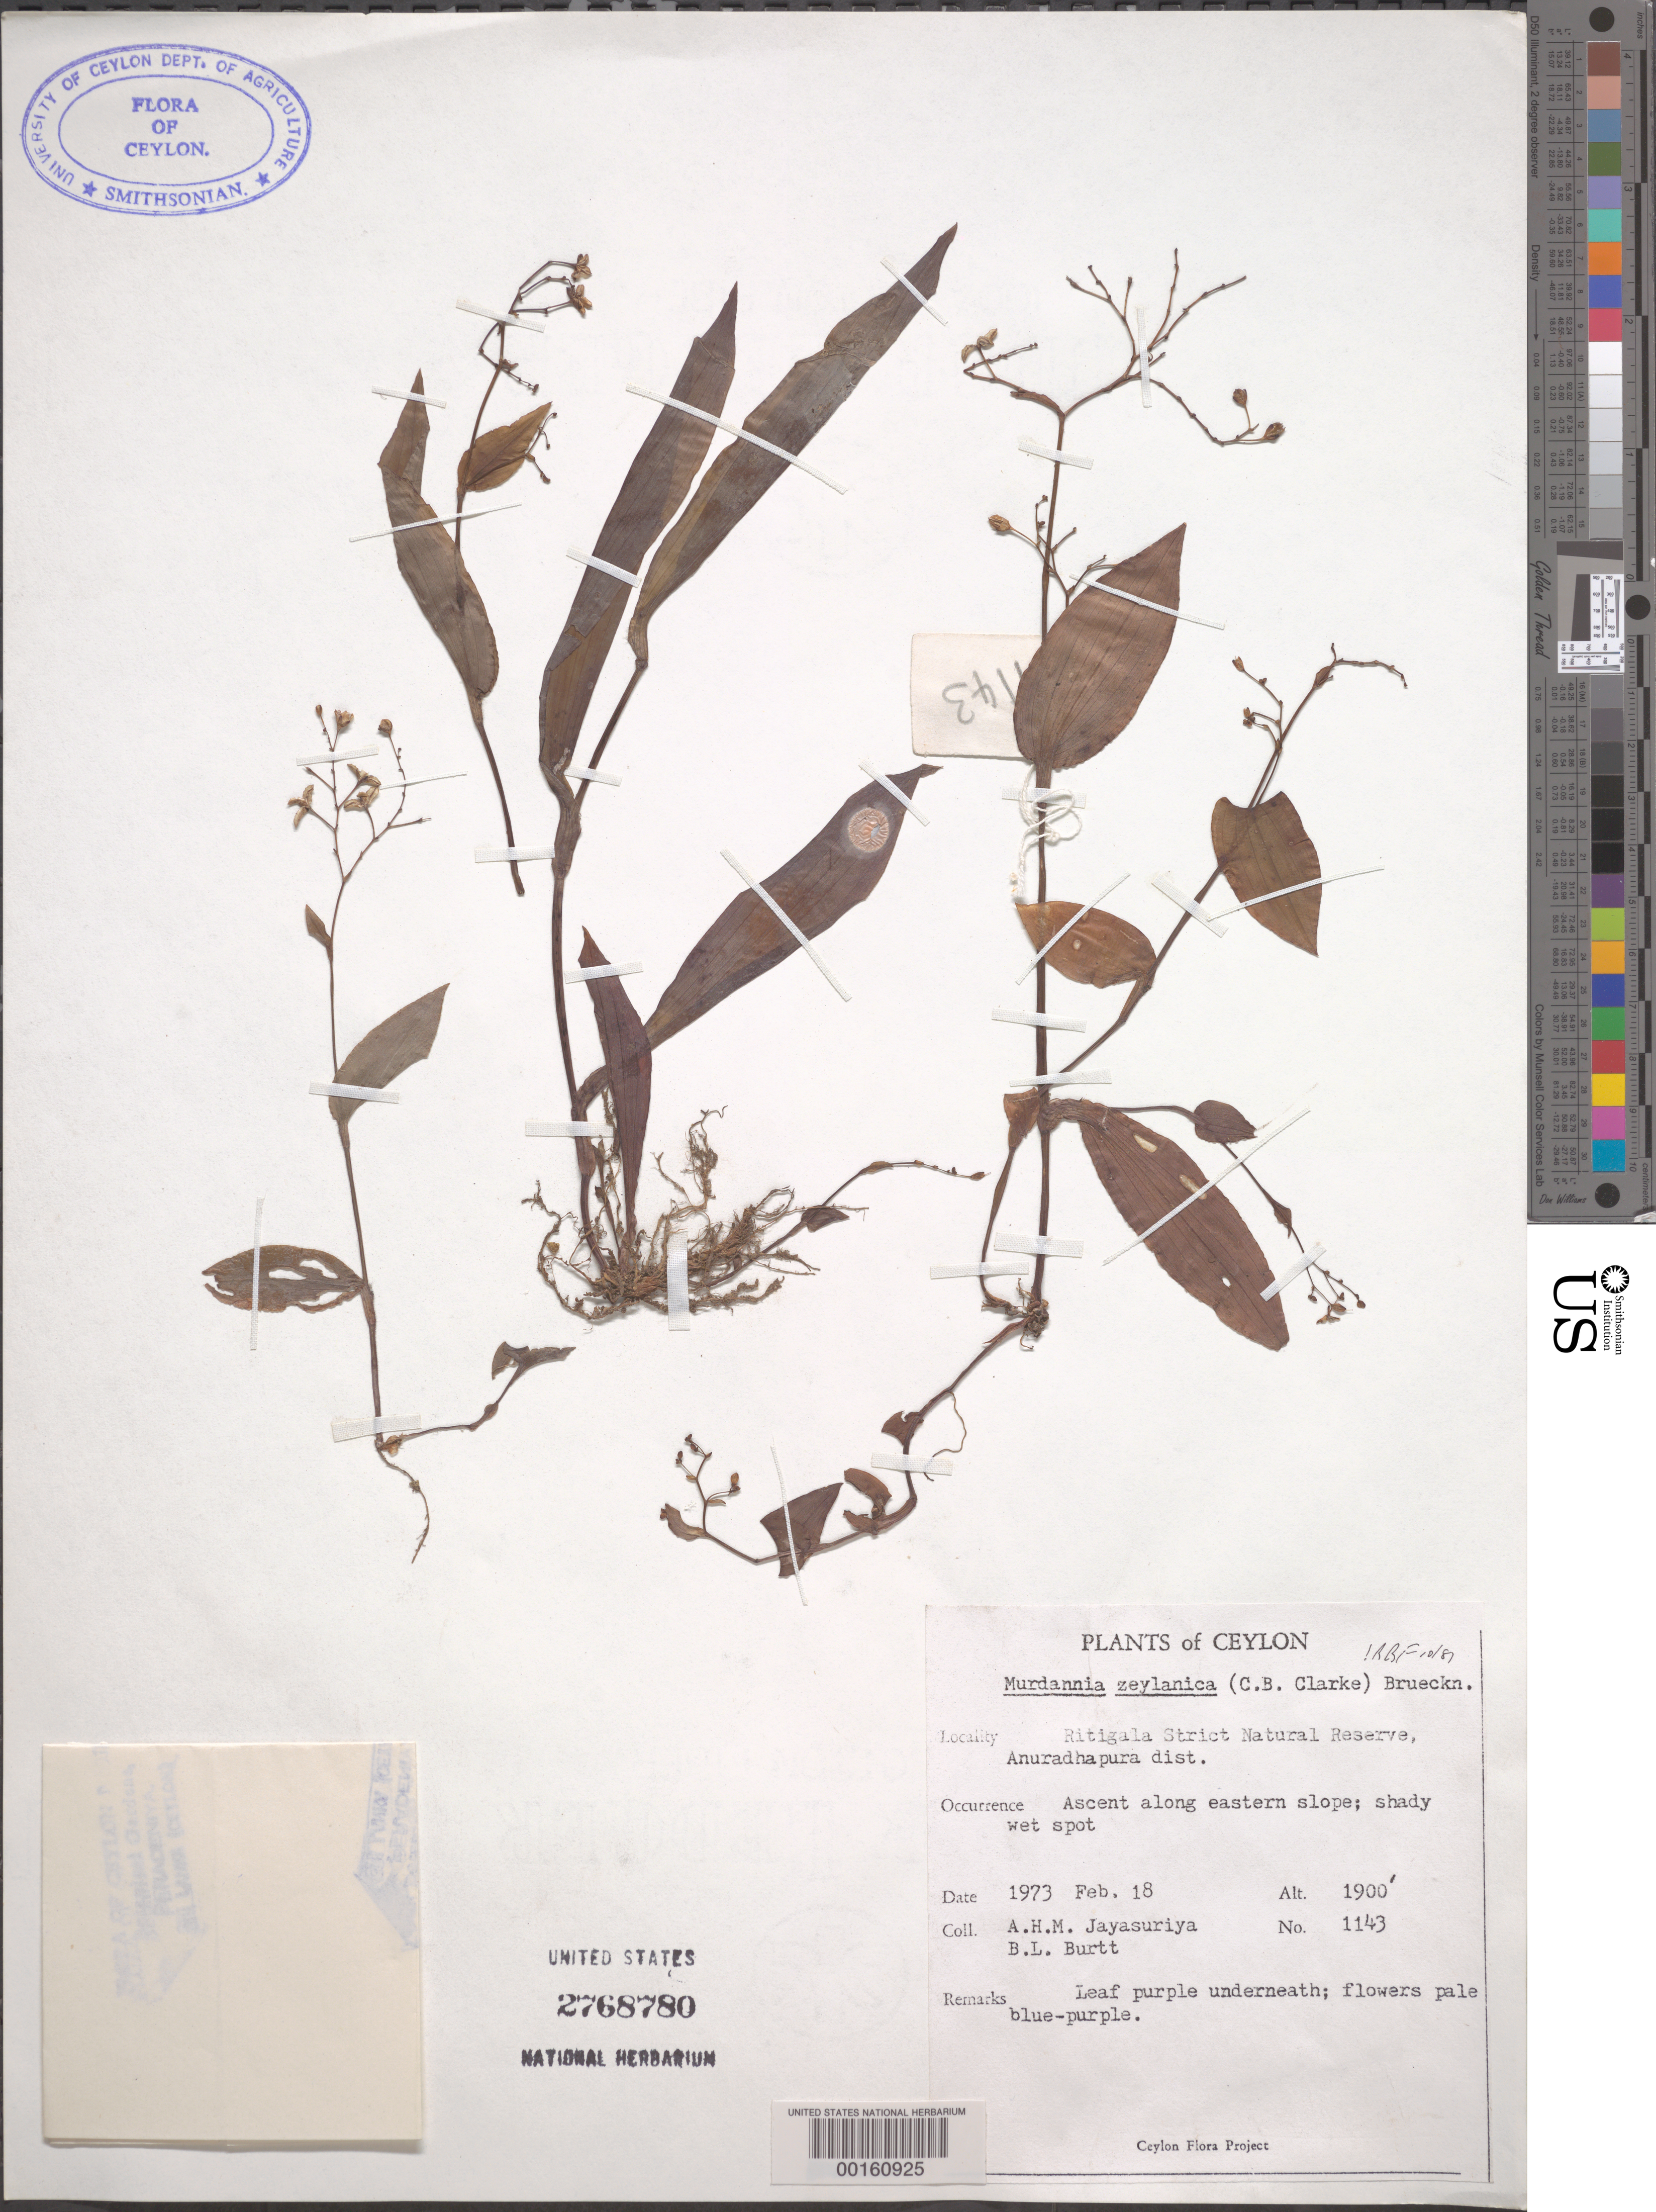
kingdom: Plantae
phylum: Tracheophyta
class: Liliopsida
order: Commelinales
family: Commelinaceae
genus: Murdannia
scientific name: Murdannia zeylanica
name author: (C.B. Clarke) G. Brückn.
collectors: A. H. Jayasuriya & B. L. Burtt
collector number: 1143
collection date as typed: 18 Feb 1973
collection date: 1973-02-18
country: Sri Lanka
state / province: North Central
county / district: Anuradhapura Dist.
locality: Ritigala strict natural reserve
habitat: Shady, wet area of eastern slope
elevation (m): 580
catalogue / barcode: US 2768780